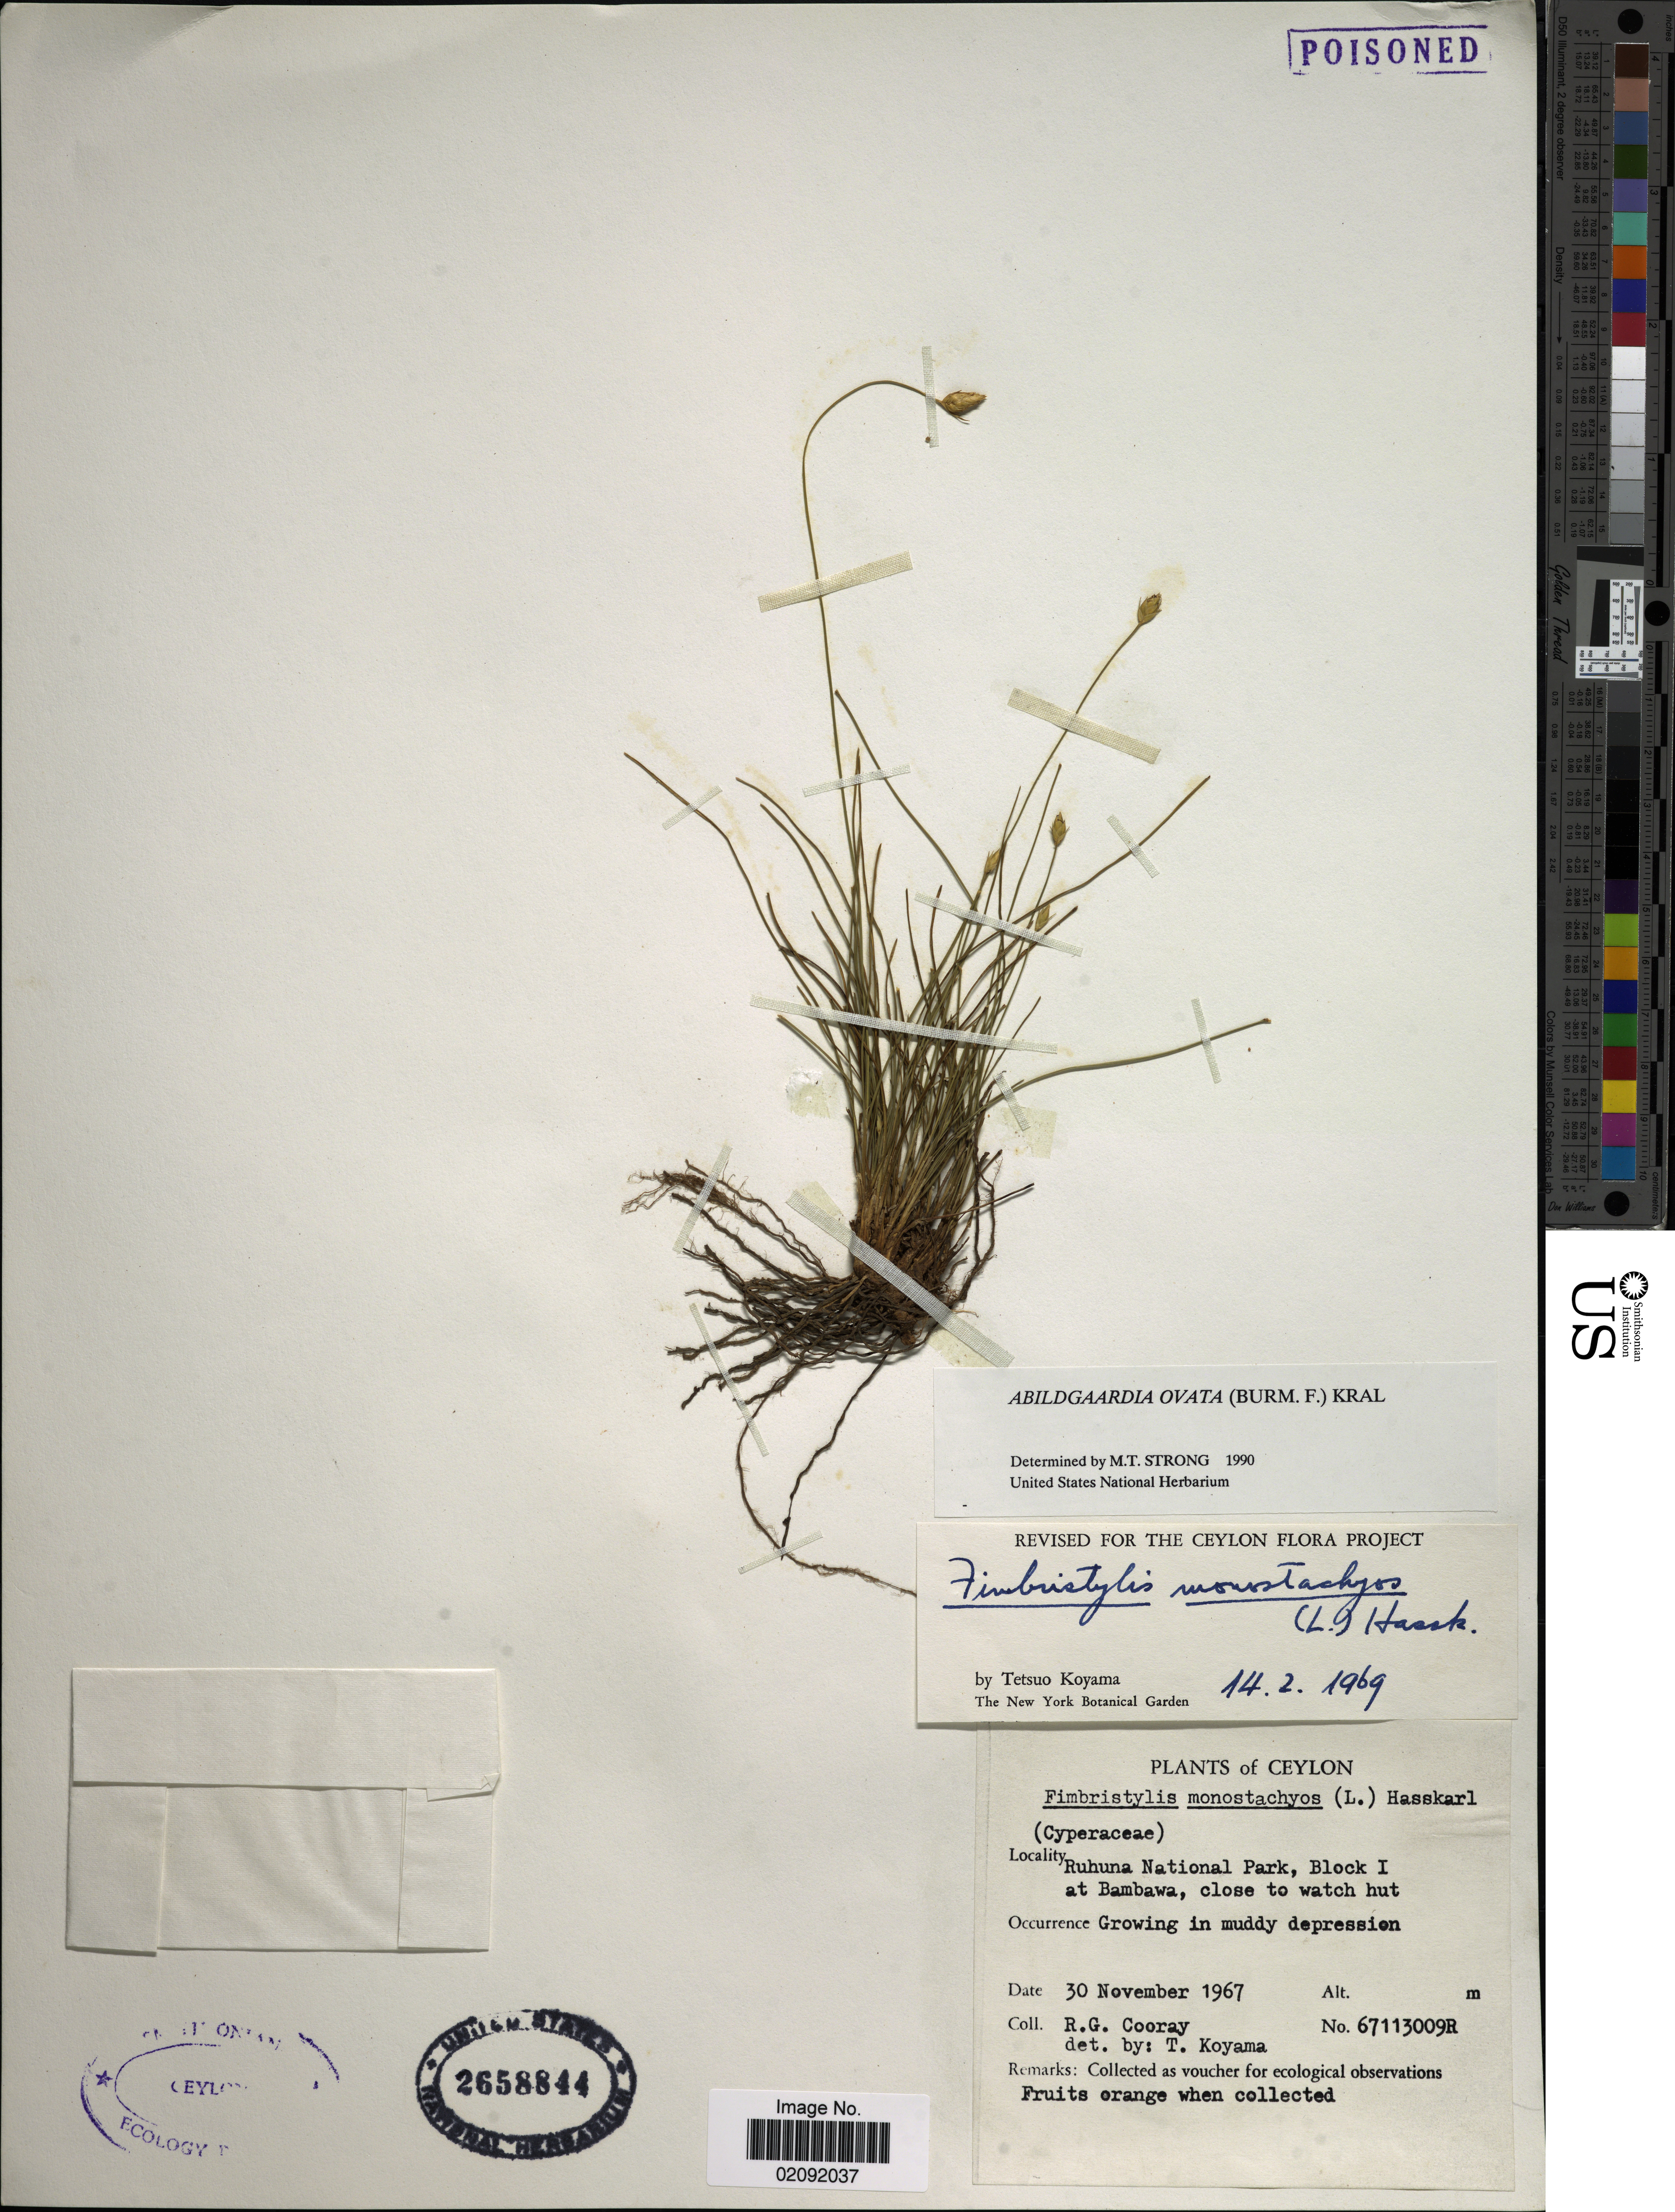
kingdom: Plantae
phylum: Tracheophyta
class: Liliopsida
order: Poales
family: Cyperaceae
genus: Abildgaardia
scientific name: Abildgaardia ovata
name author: (Burm. f.) Kral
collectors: R. Cooray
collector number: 67113009R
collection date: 1967-11-30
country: Sri Lanka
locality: Ceylon, Ruhuna National Park, Block I at Bambawa, close to watch hut.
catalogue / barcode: US 2658844